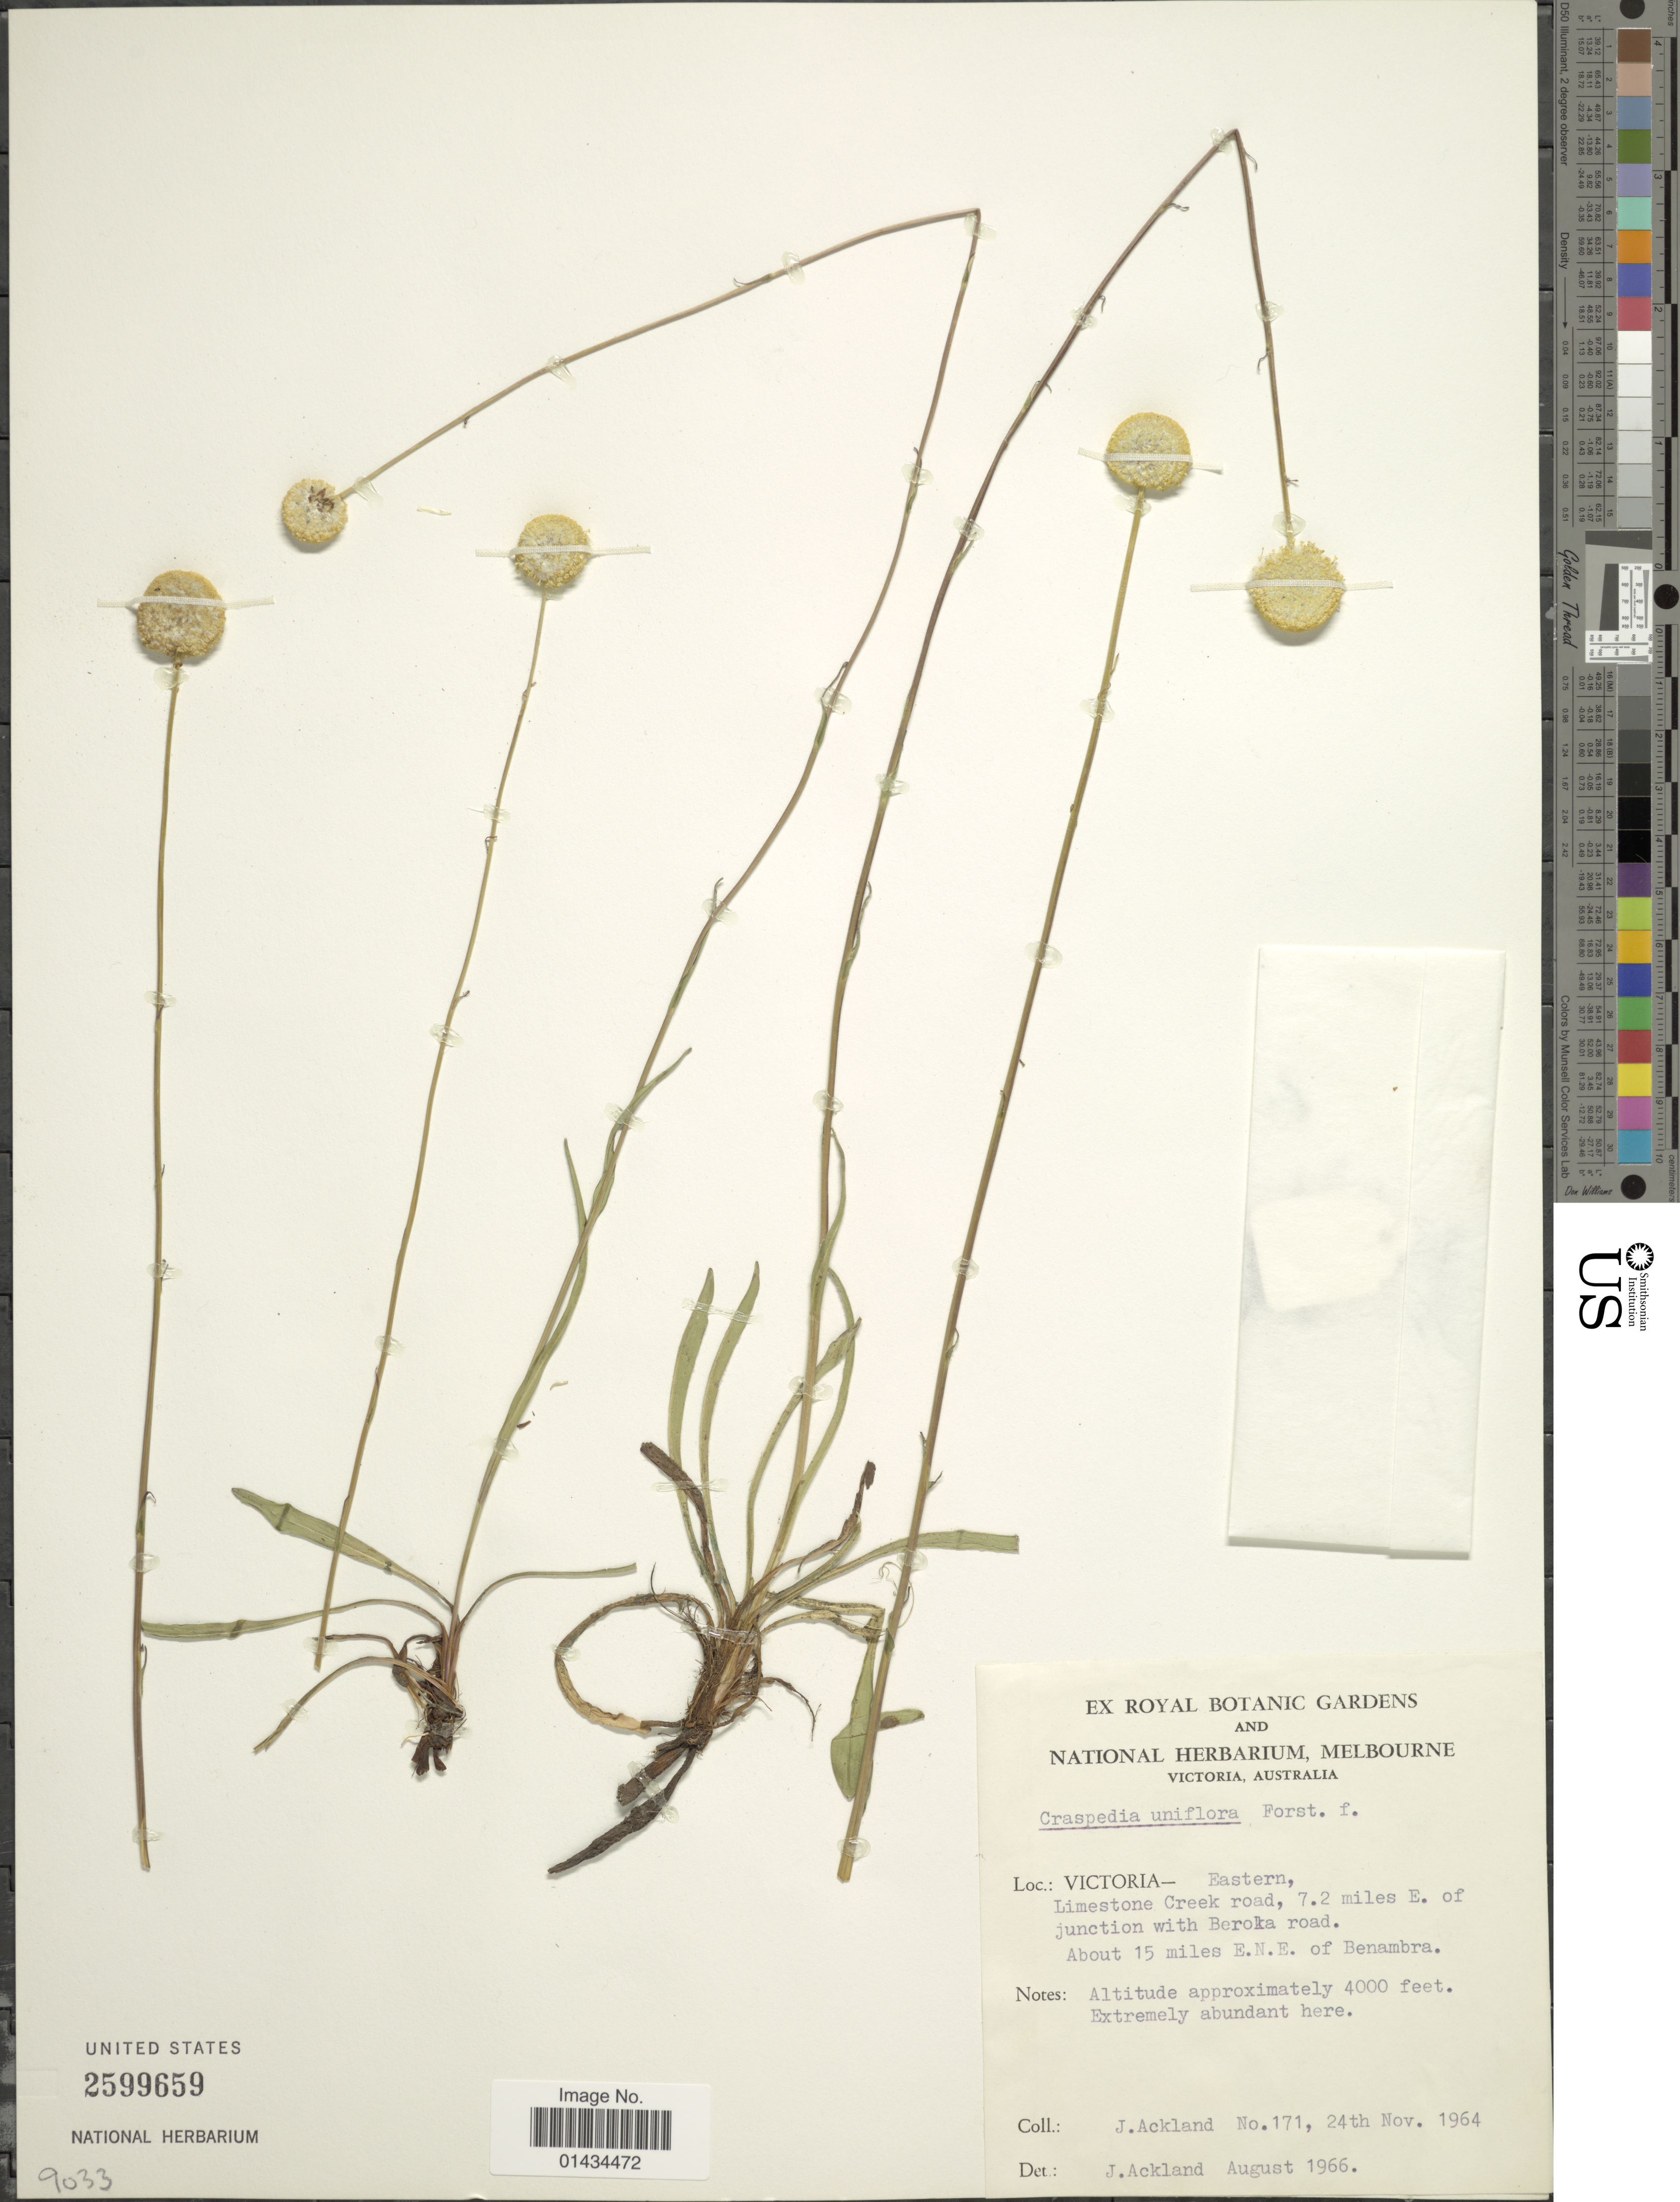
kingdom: Plantae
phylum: Tracheophyta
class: Magnoliopsida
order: Asterales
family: Asteraceae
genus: Craspedia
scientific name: Craspedia uniflora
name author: G. Forst.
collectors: J. J. Ackland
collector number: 171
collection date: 1964-11-24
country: Australia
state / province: Victoria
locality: Victoria, Eastern, Limestone Creek road, 7.2 miles E. of junction with Beroka road., about 15 miles E.N.E. of Benambra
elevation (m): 1219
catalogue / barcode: US 2599659